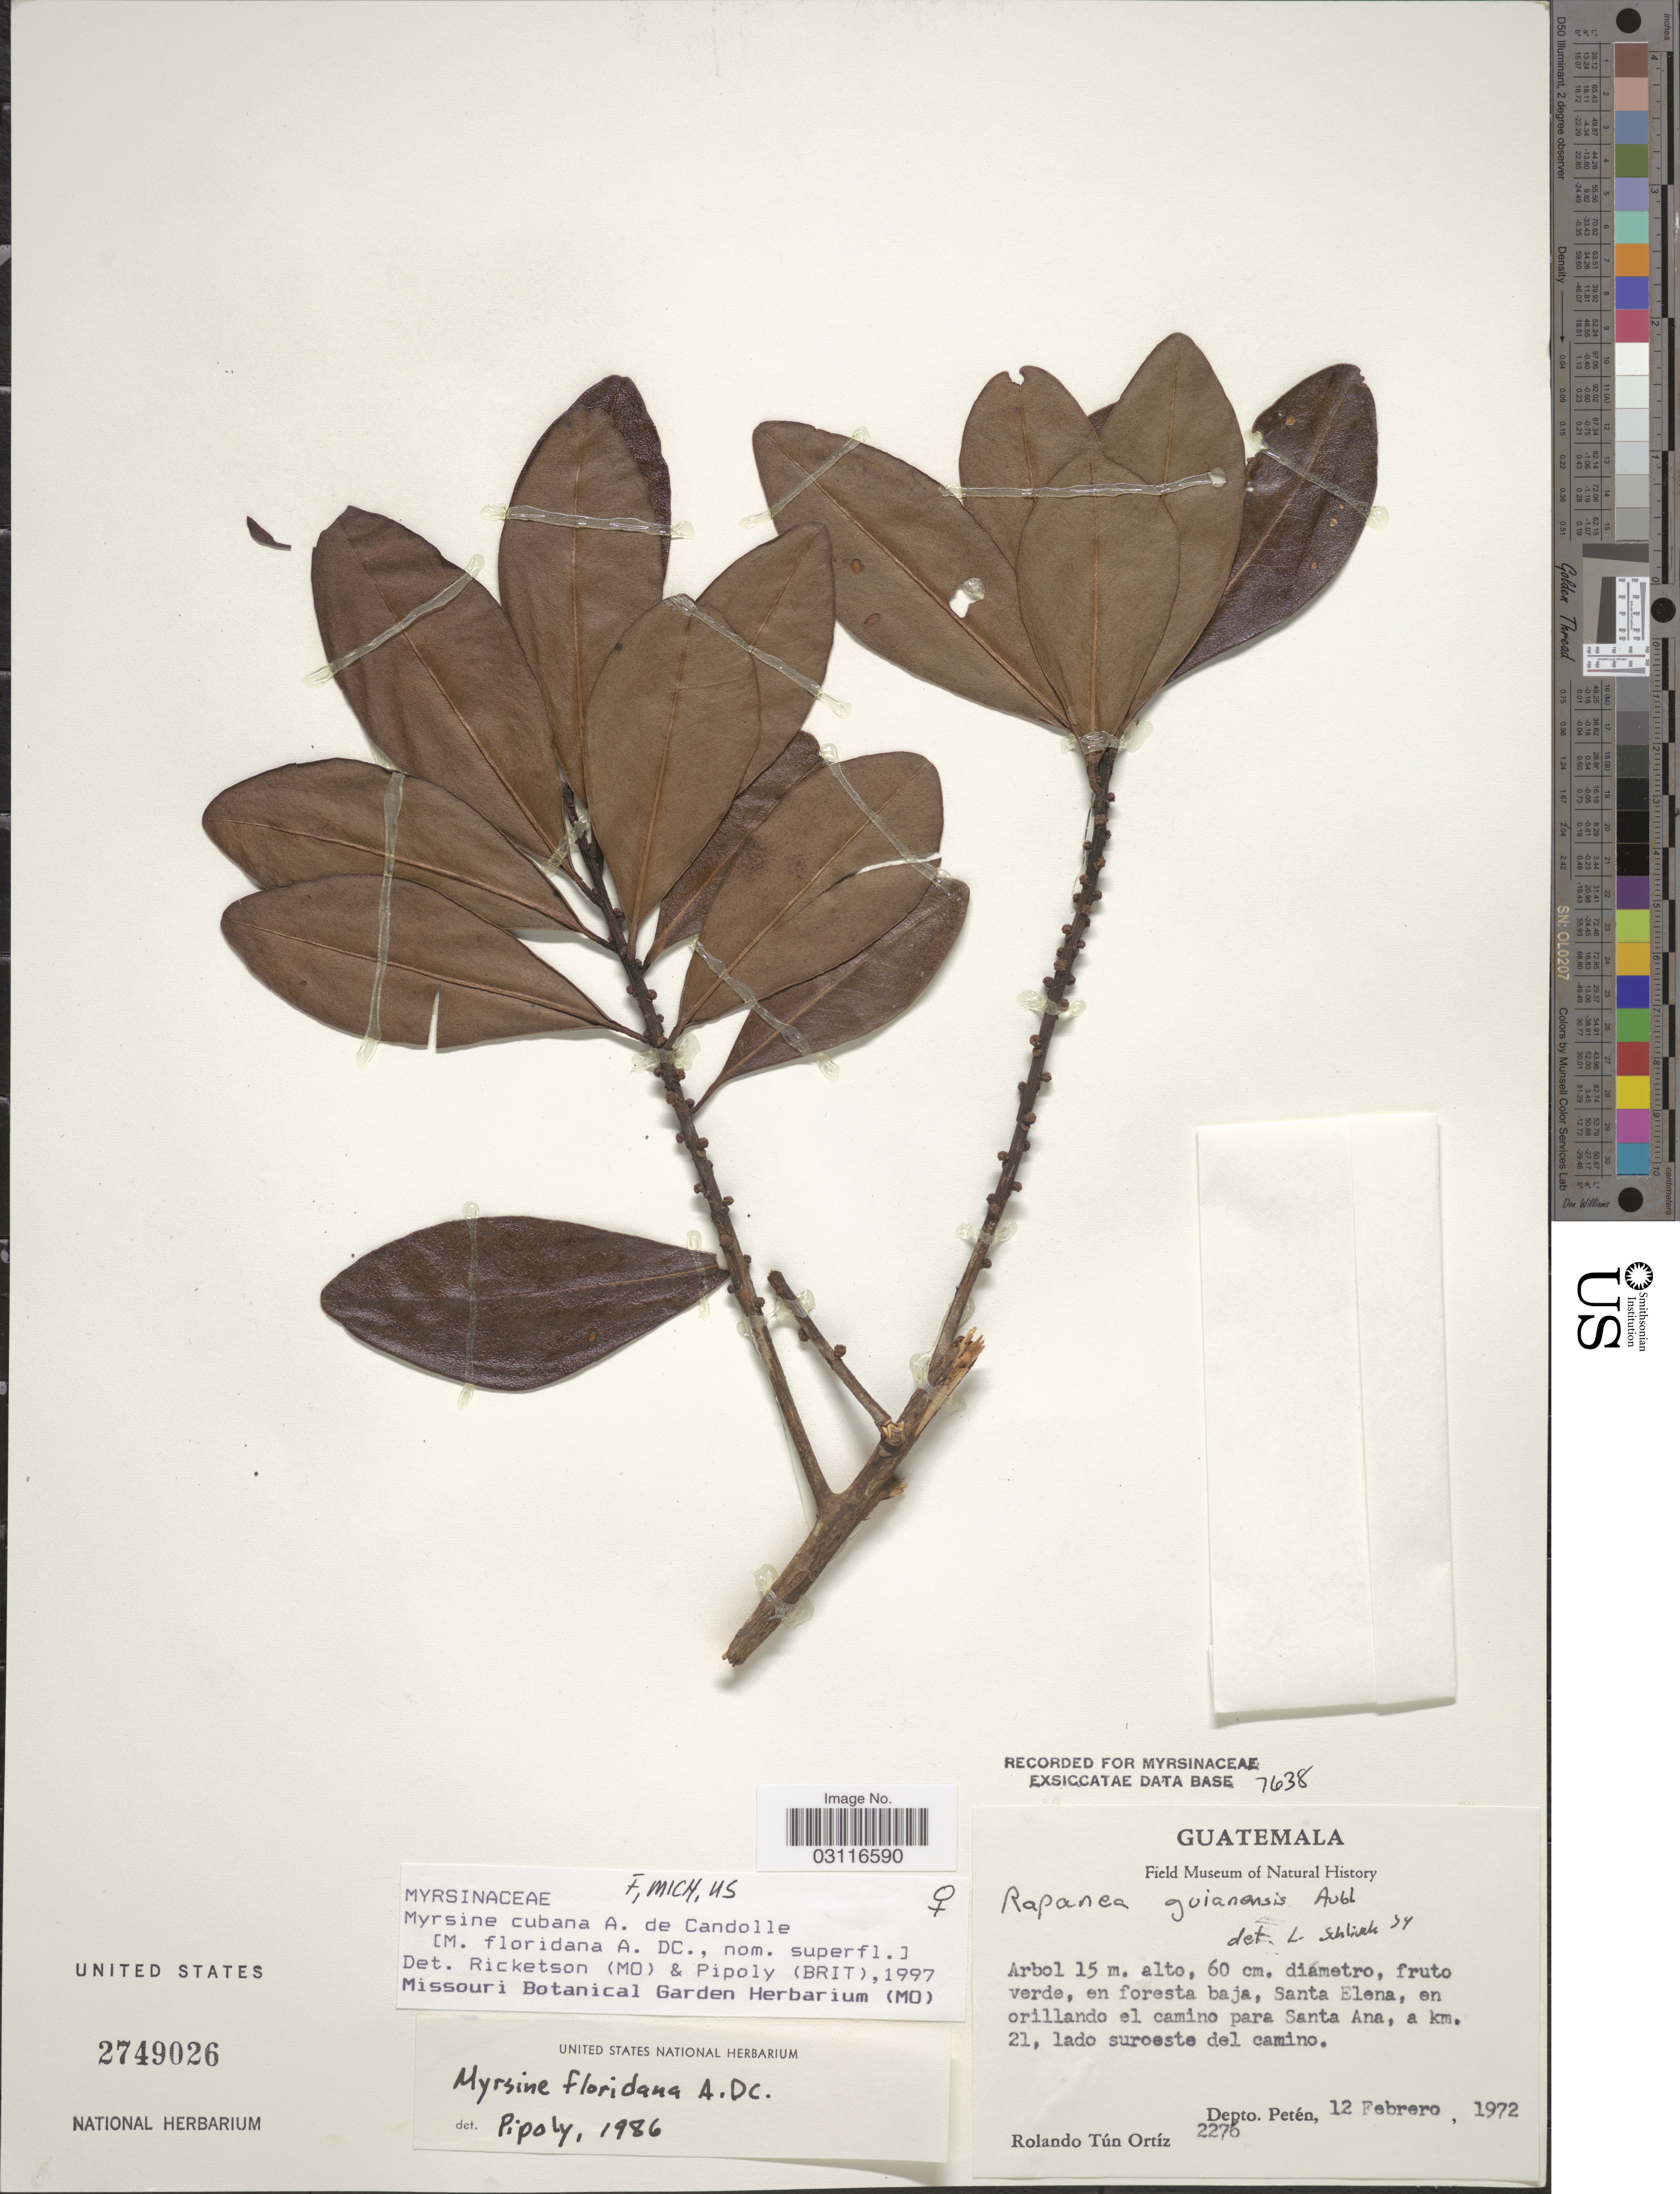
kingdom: Plantae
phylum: Tracheophyta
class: Magnoliopsida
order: Ericales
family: Primulaceae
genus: Myrsine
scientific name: Myrsine cubana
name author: A. DC.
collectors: R. T. Ortíz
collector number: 2276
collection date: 1972-02-12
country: Guatemala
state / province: El Petén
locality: Santa Elena, en orillando el camino para Santa Ana, a km. 21, lado suroeste del camino. Depto. Petén.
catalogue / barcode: US 2749026